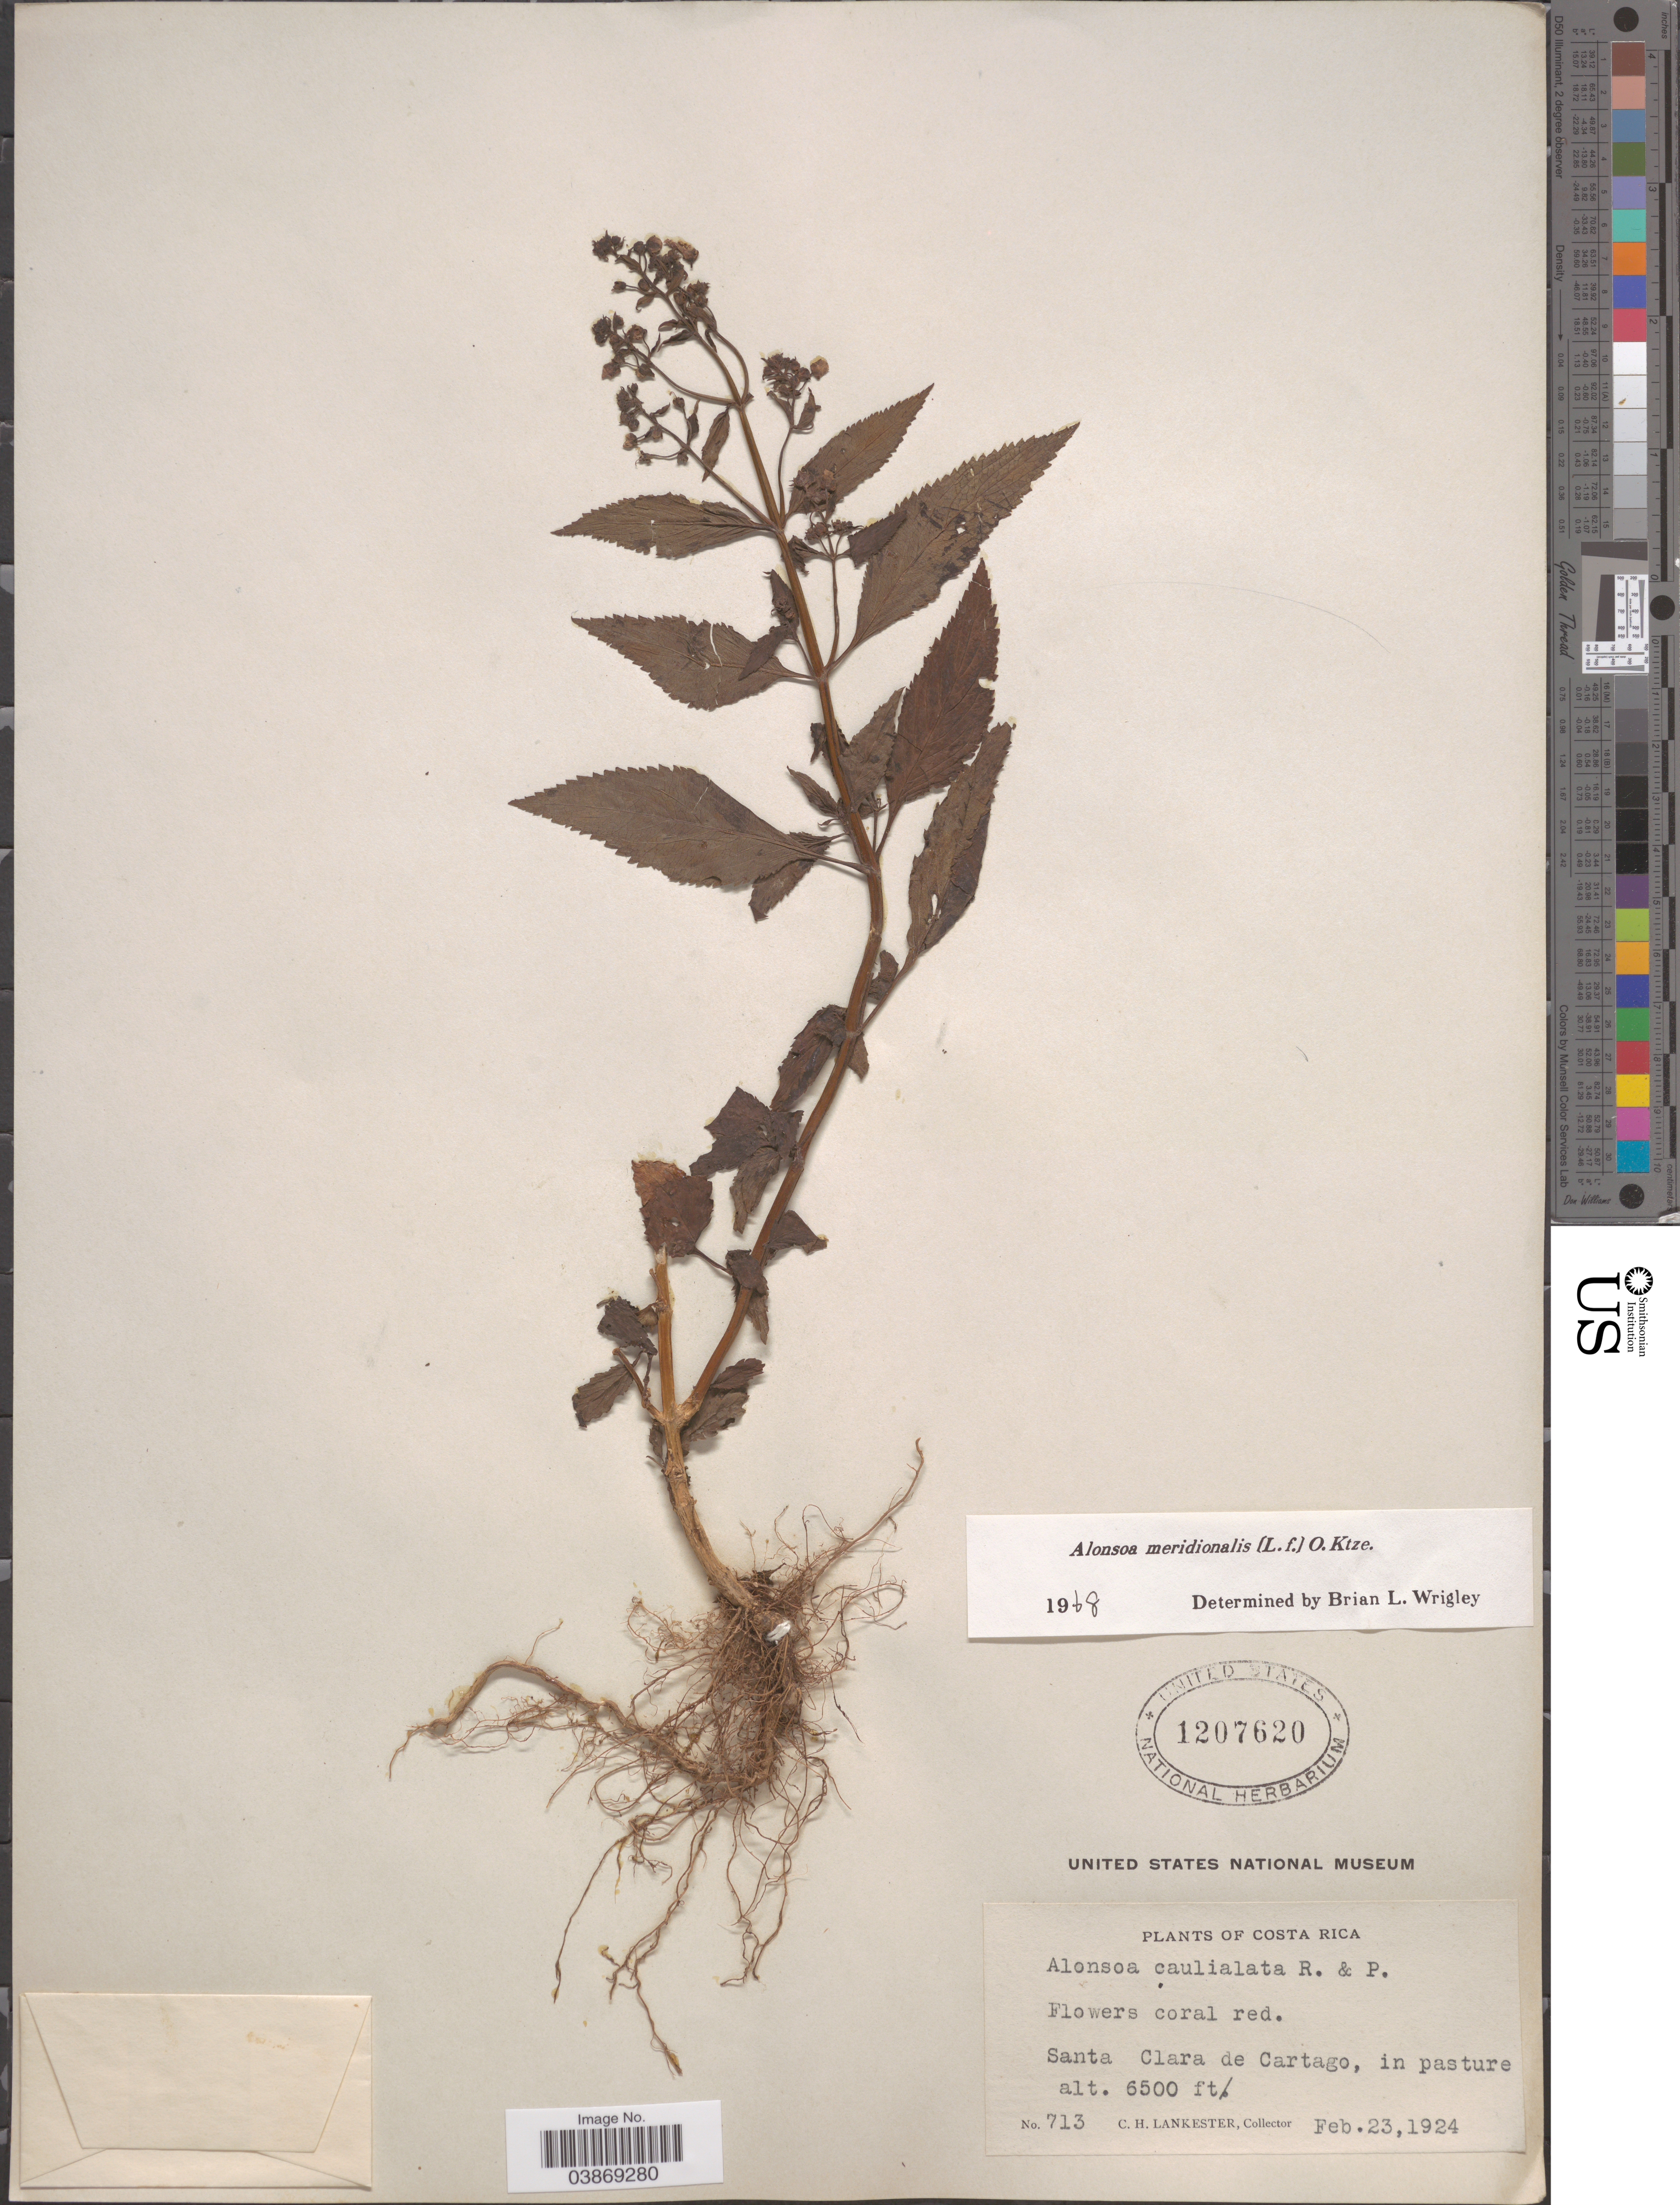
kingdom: Plantae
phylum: Tracheophyta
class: Magnoliopsida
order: Lamiales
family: Scrophulariaceae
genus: Alonsoa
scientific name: Alonsoa meridionalis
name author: (L. f.) Kuntze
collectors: C. H. Lankester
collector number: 713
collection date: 1924-02-23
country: Costa Rica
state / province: Cartago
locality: Santa Clara de Cartago.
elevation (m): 1981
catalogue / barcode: US 1207620